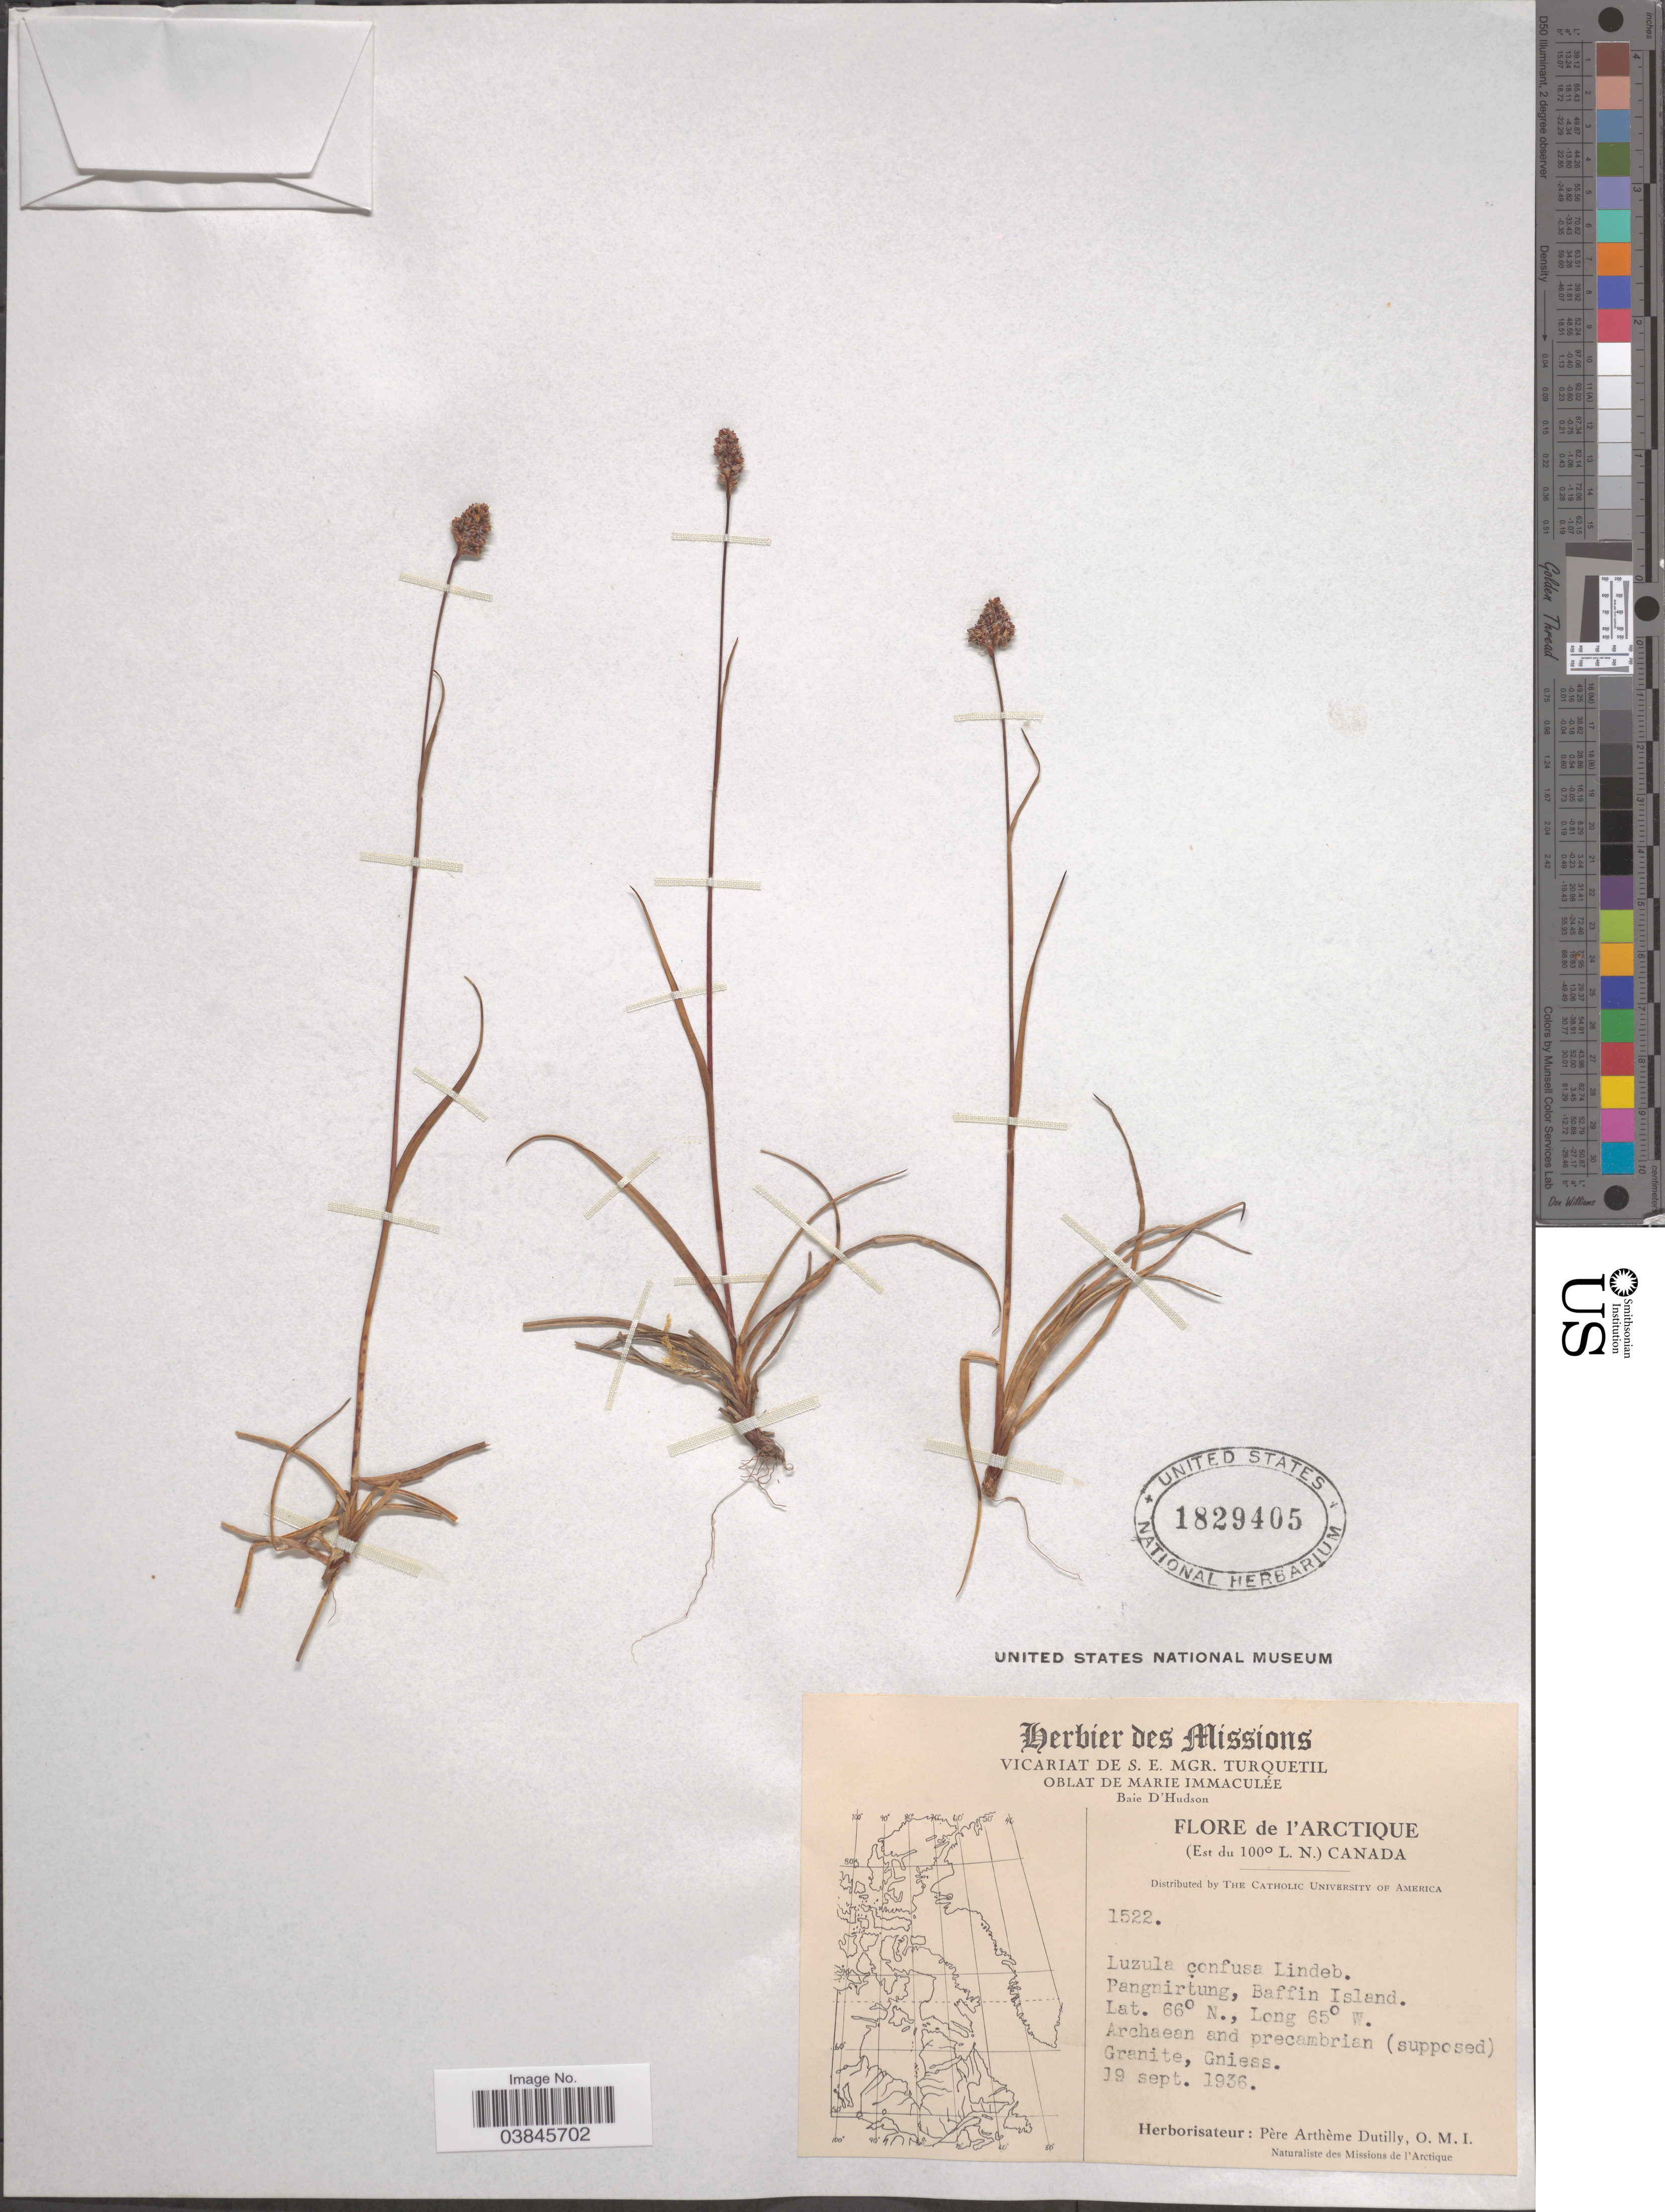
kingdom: Plantae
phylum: Tracheophyta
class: Liliopsida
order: Poales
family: Juncaceae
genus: Luzula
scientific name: Luzula confusa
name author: Lindeb.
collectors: P. Dutilly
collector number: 1522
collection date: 1936-09-19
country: Canada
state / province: Nunavut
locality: L'Arctique (Est du 100° L. N.). Pangnirtung, Baffin Island. Gniess.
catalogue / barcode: US 1829405